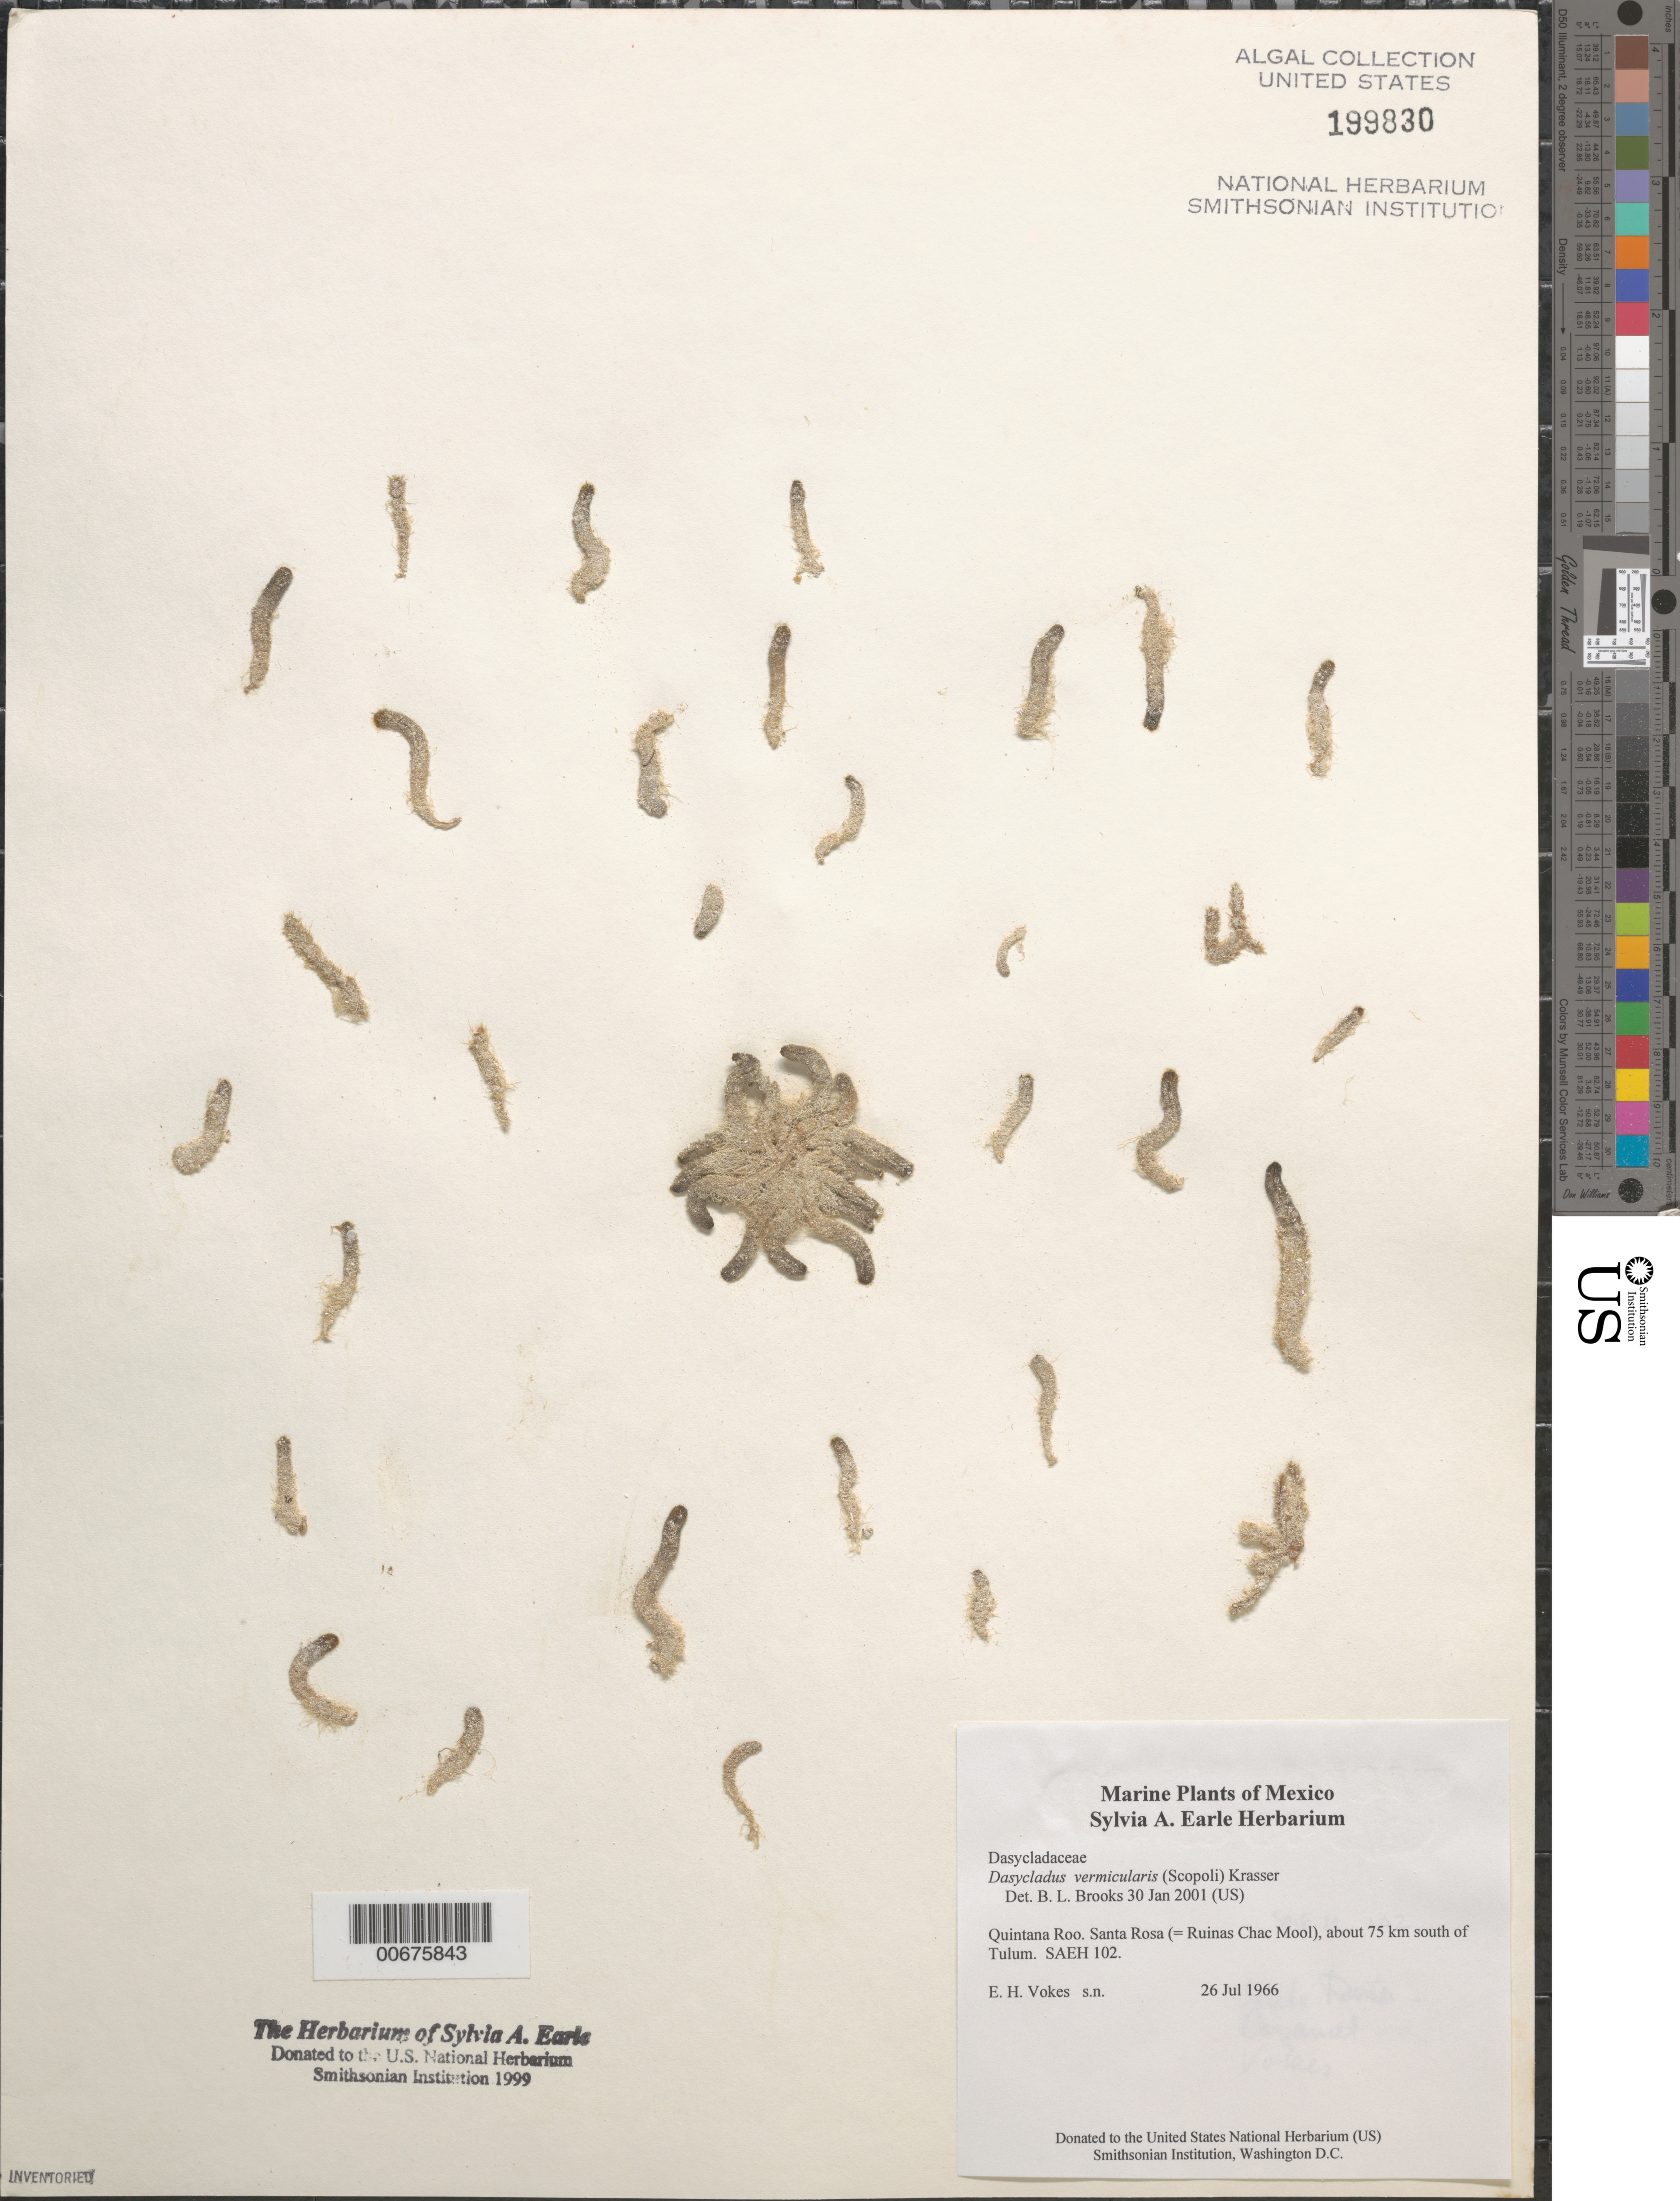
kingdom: Plantae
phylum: Chlorophyta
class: Ulvophyceae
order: Dasycladales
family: Dasycladaceae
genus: Dasycladus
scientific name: Dasycladus vermicularis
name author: (Scop.) Krasser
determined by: Brooks, B. L., (BOT), Smithsonian Institution - National Museum of Natural History (UNITED STATES)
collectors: E. Vokes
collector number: Saeh 102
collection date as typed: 26 Jul 1966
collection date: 1966-07-26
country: Mexico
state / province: Quintana Roo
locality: Santa Rosa (Ruinas Chac Mool), ca. 75 km south of Tulum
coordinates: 19 33.5'N, 87 24.5'W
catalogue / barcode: US 199830